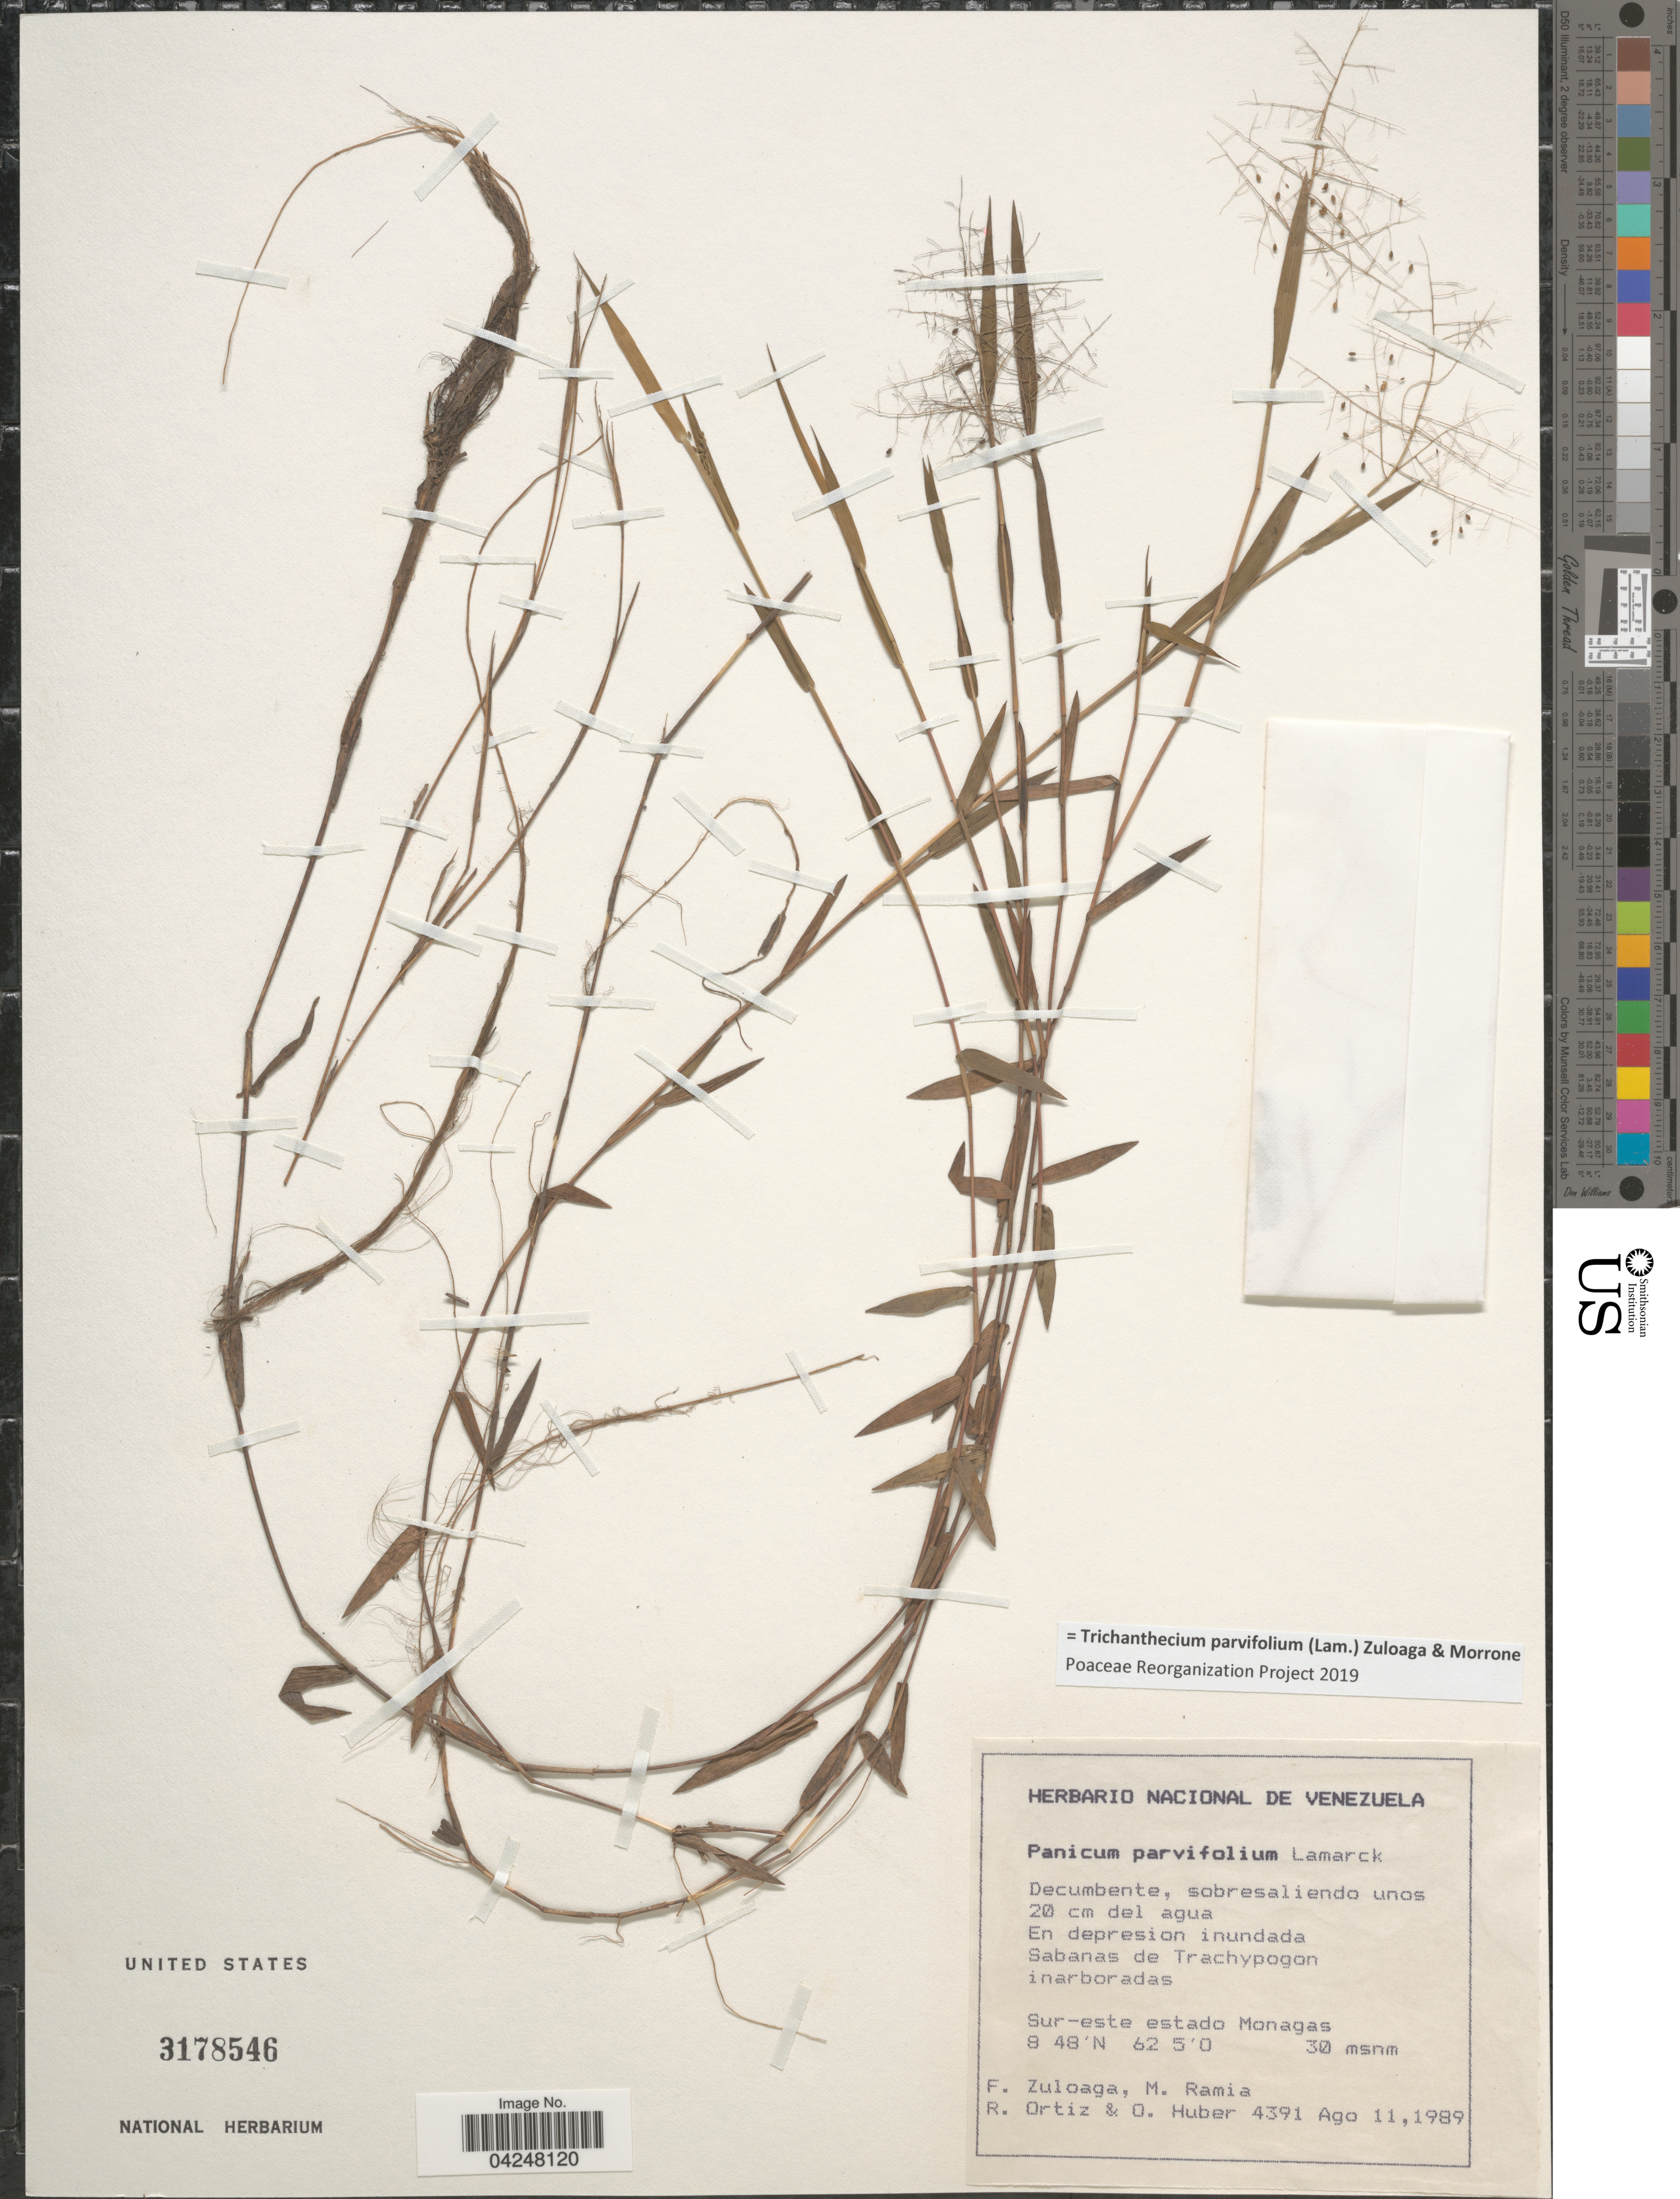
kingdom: Plantae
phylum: Tracheophyta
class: Liliopsida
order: Poales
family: Poaceae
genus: Trichanthecium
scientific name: Trichanthecium parvifolium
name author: (Lam.) Zuloaga & Morrone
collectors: F. Zuloaga, M. Ramia, R. Ortiz & O. Huber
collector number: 4391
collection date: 1989-08-11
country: Venezuela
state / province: Monagas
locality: Sur-este.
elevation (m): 30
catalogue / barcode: US 3178546